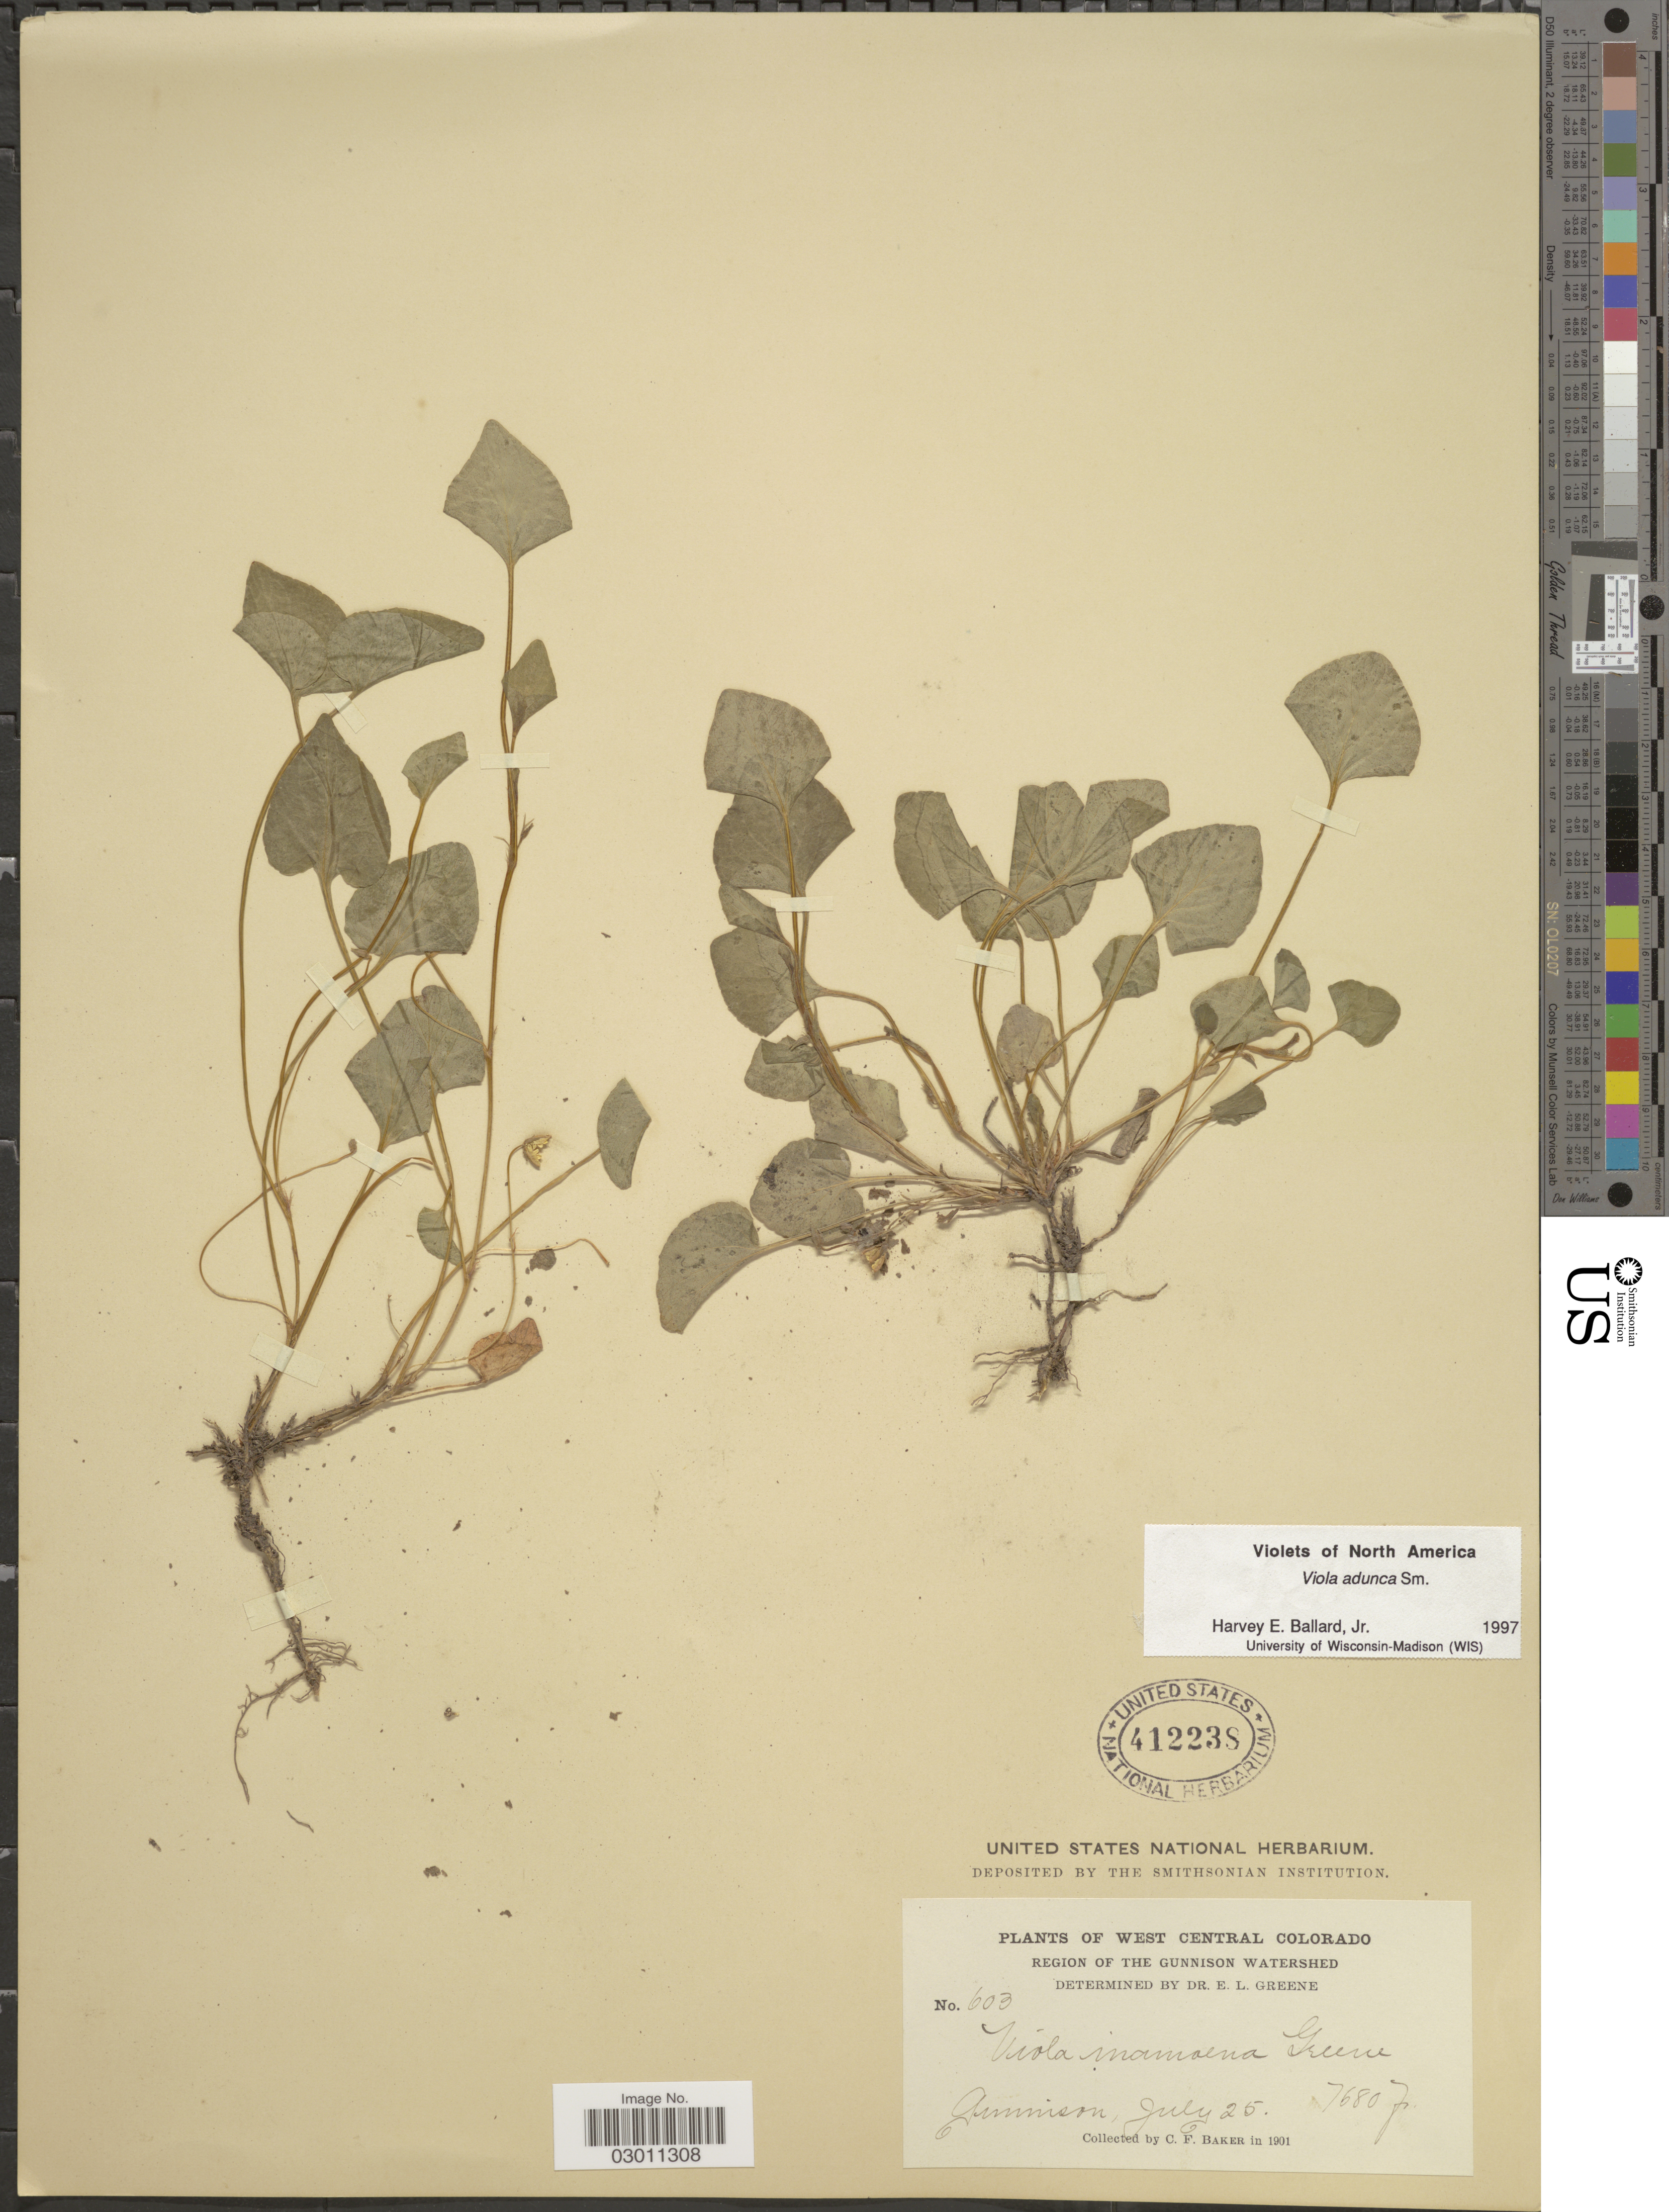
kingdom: Plantae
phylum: Tracheophyta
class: Magnoliopsida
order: Malpighiales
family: Violaceae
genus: Viola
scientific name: Viola adunca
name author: Sm.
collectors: C. F. Baker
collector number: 603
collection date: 1901-07-25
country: United States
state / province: Colorado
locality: West Central Colorado. Region of the Gunnison Watershed. Gunnison.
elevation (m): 2341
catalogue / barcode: US 412238